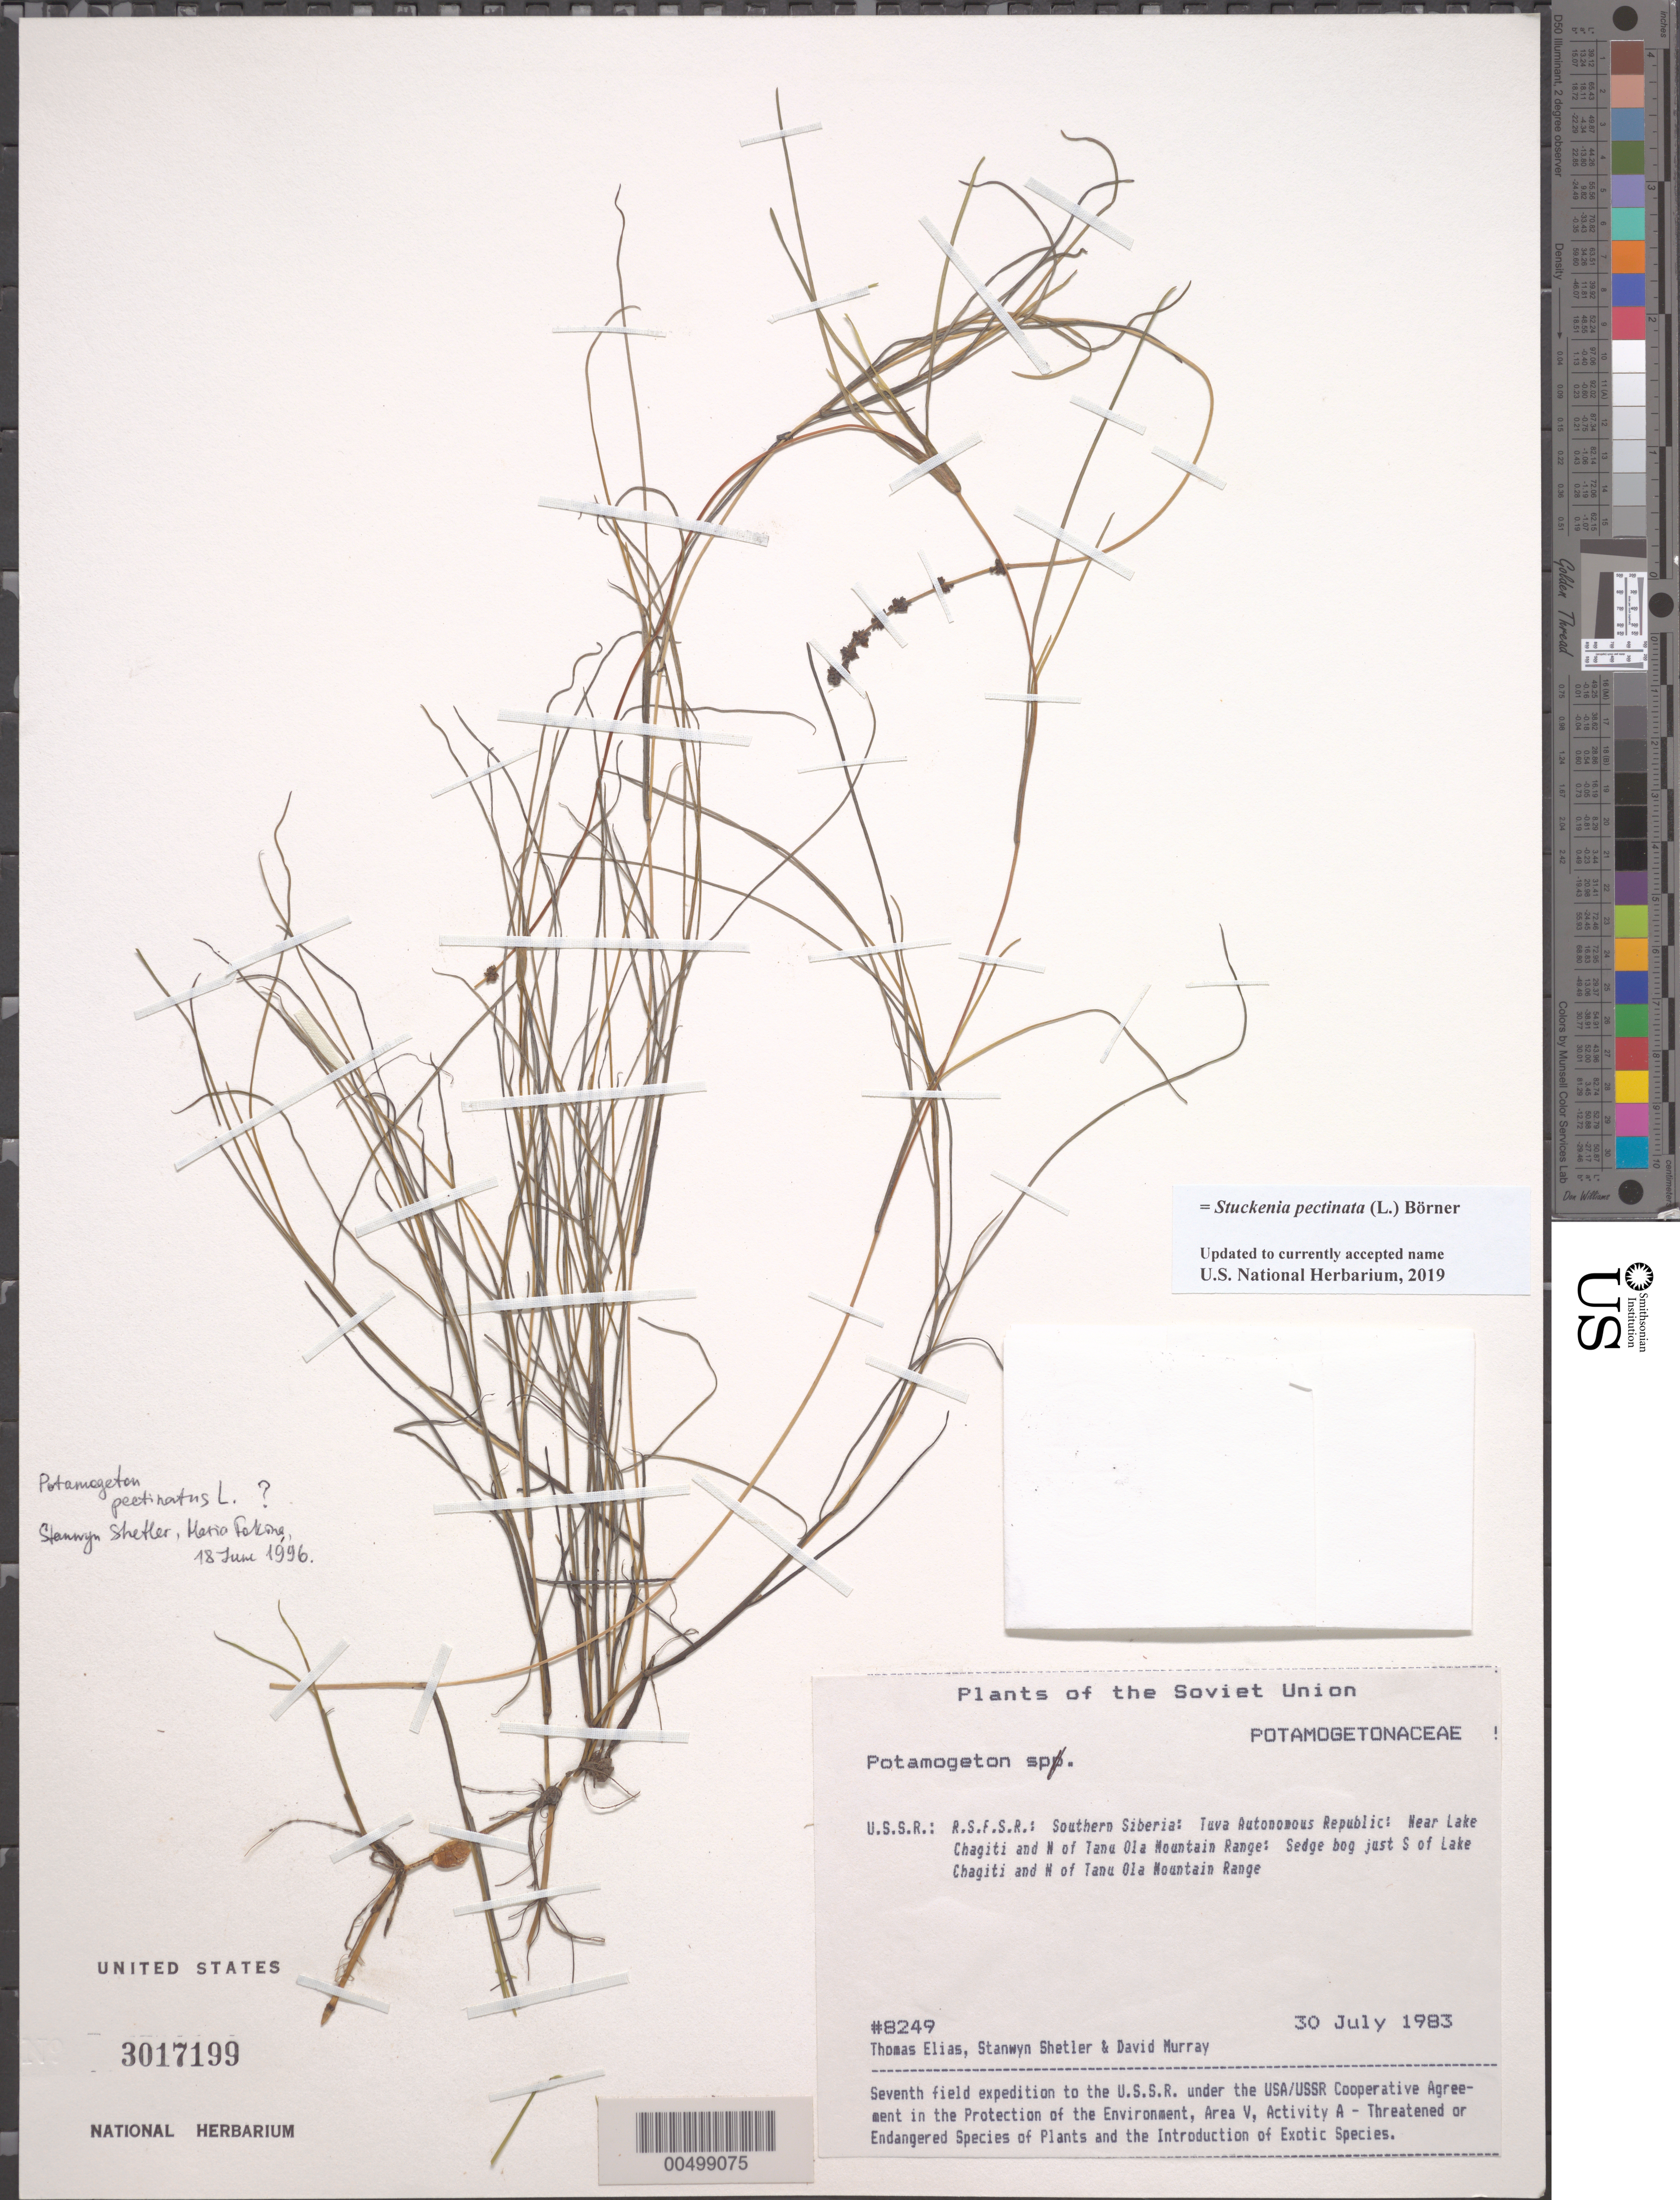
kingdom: Plantae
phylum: Tracheophyta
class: Liliopsida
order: Alismatales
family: Potamogetonaceae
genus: Stuckenia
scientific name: Stuckenia pectinata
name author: (L.) Börner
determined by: Strong, Mark T., (BOT), Smithsonian Institution - National Museum of Natural History (UNITED STATES)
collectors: T. Elias, S. Shetler & D. F. Murray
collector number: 8249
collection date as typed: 30 Jul 1983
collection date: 1983-07-30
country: Russian Federation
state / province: Tuva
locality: just S of Lake Chagitai and N of Tannu-Ola Mountain Range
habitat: sedge bog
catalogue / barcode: US 3017199